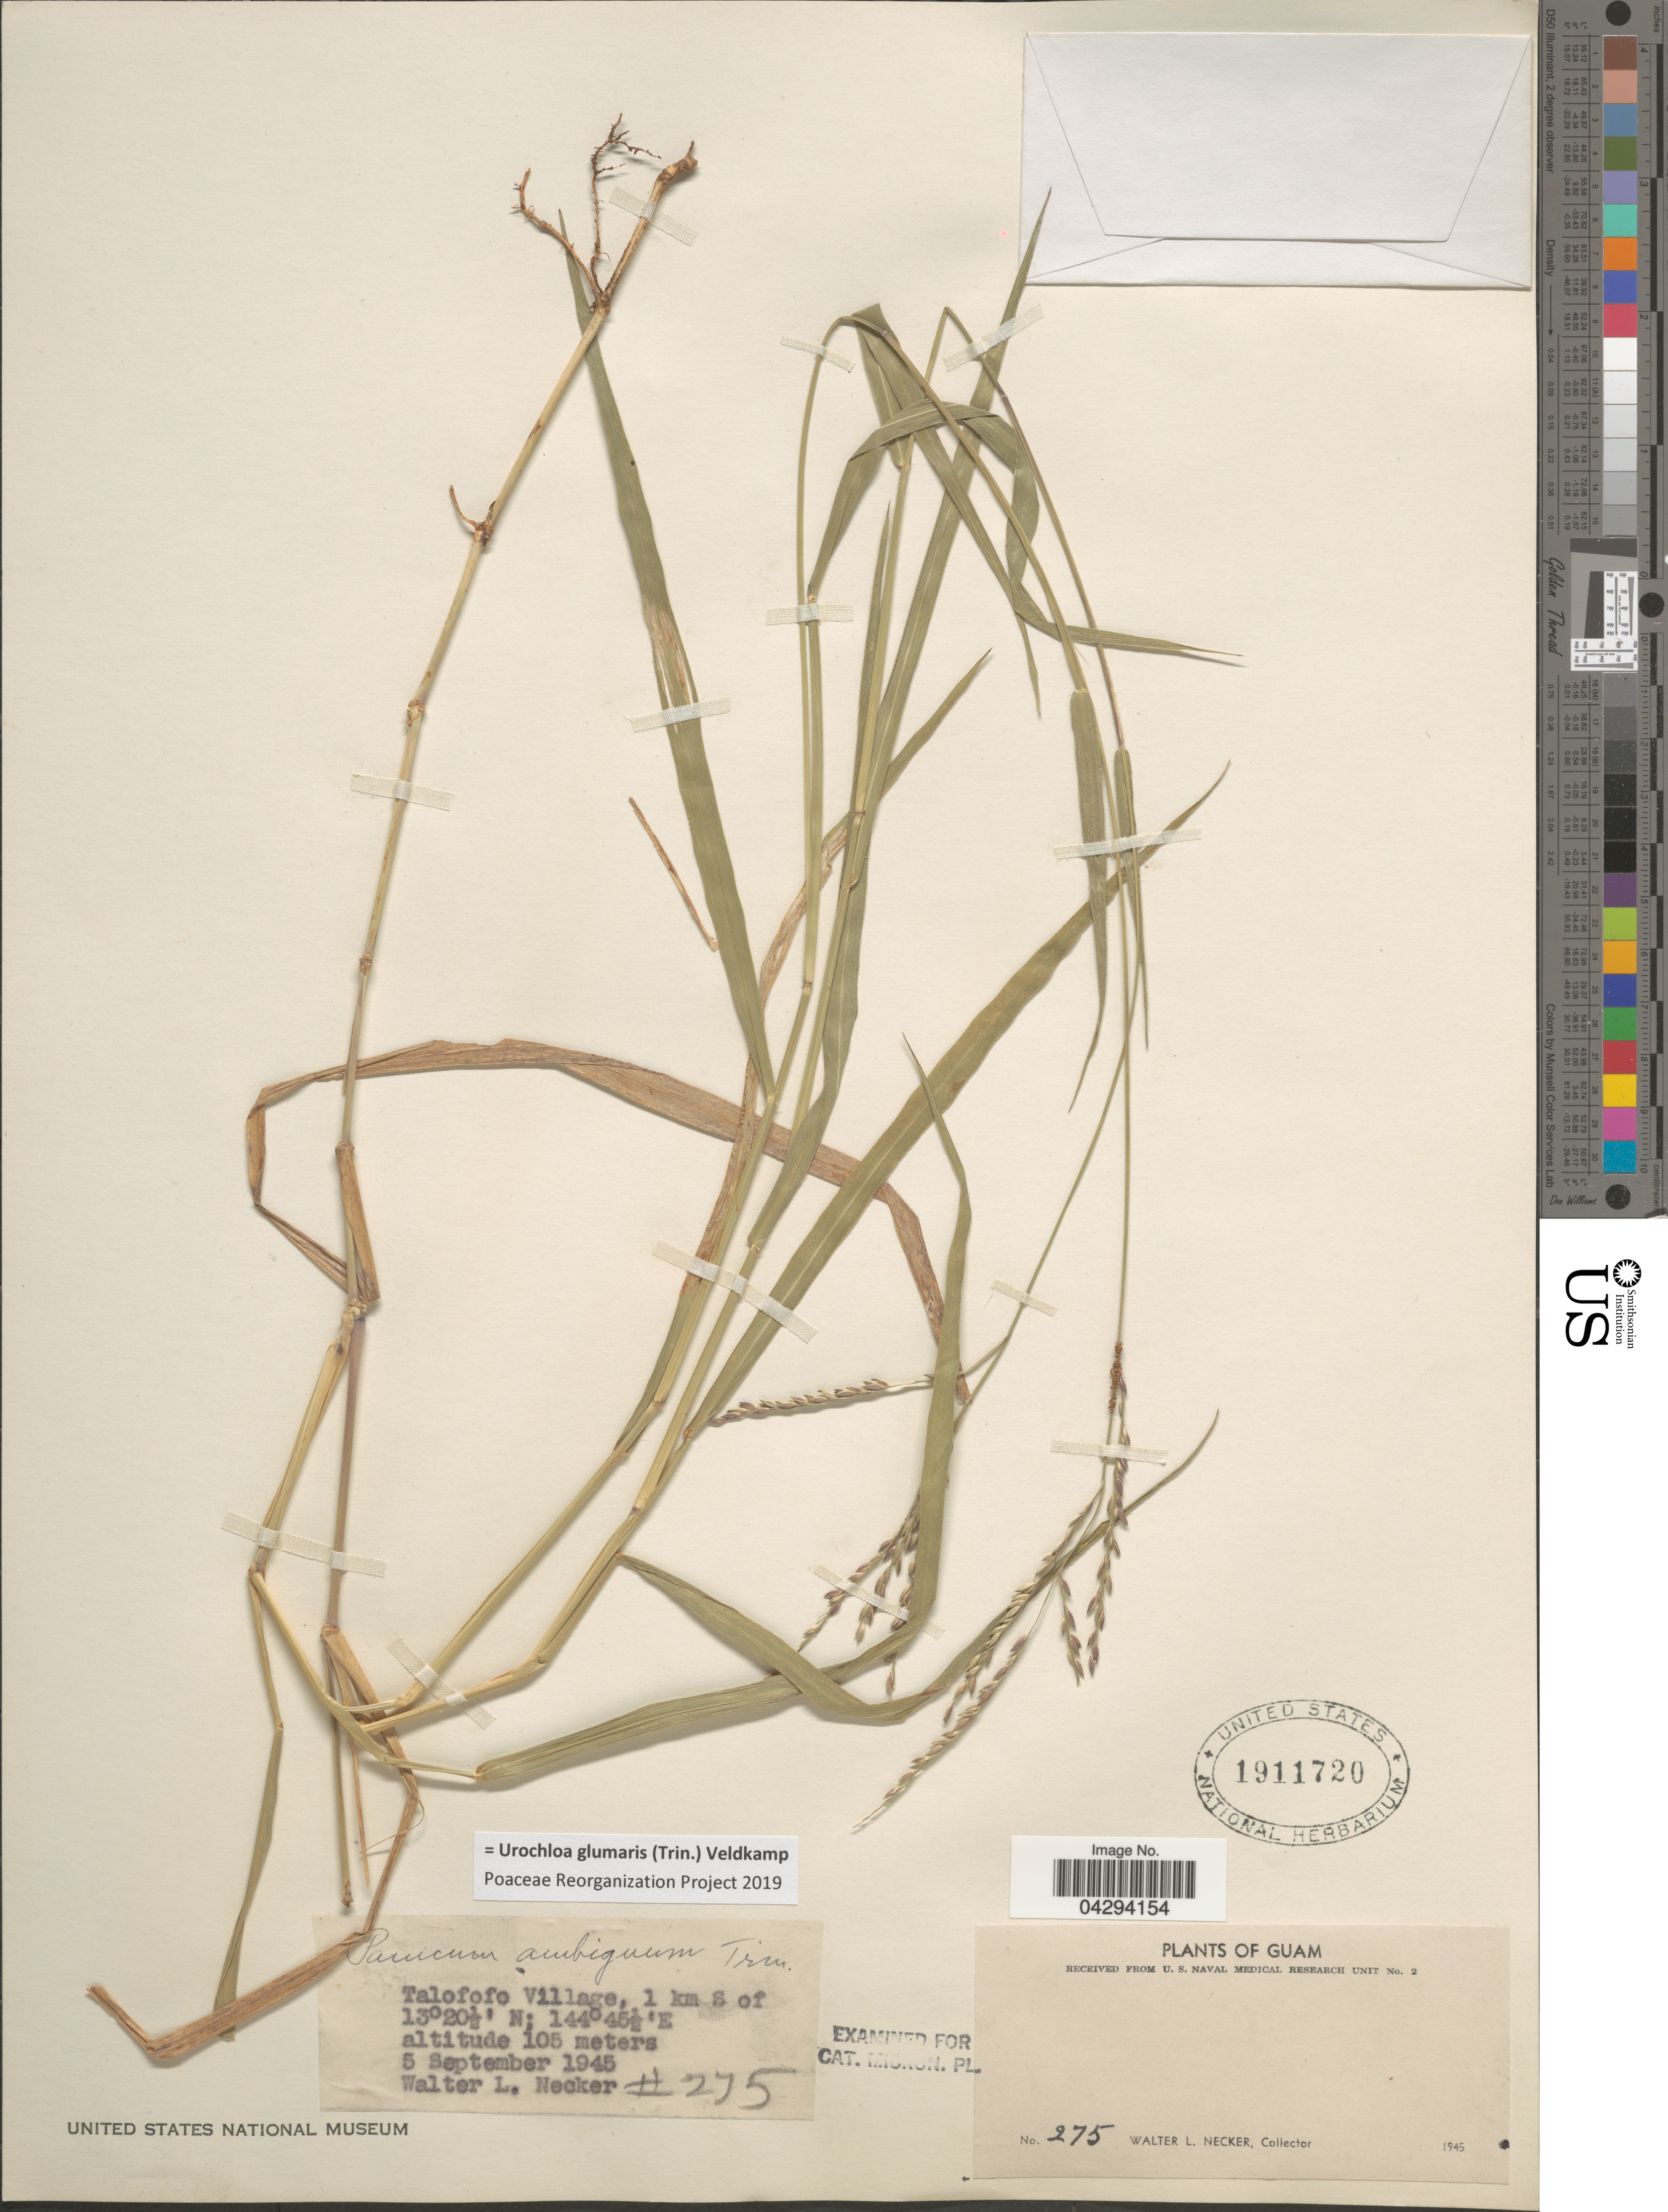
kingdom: Plantae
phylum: Tracheophyta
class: Liliopsida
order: Poales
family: Poaceae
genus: Urochloa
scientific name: Urochloa glumaris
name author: (Trin.) Veldkamp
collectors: W. L. Necker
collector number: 275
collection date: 1945-09-05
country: Guam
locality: Talafofo Village, 1 km S of.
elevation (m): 105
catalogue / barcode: US 1911720